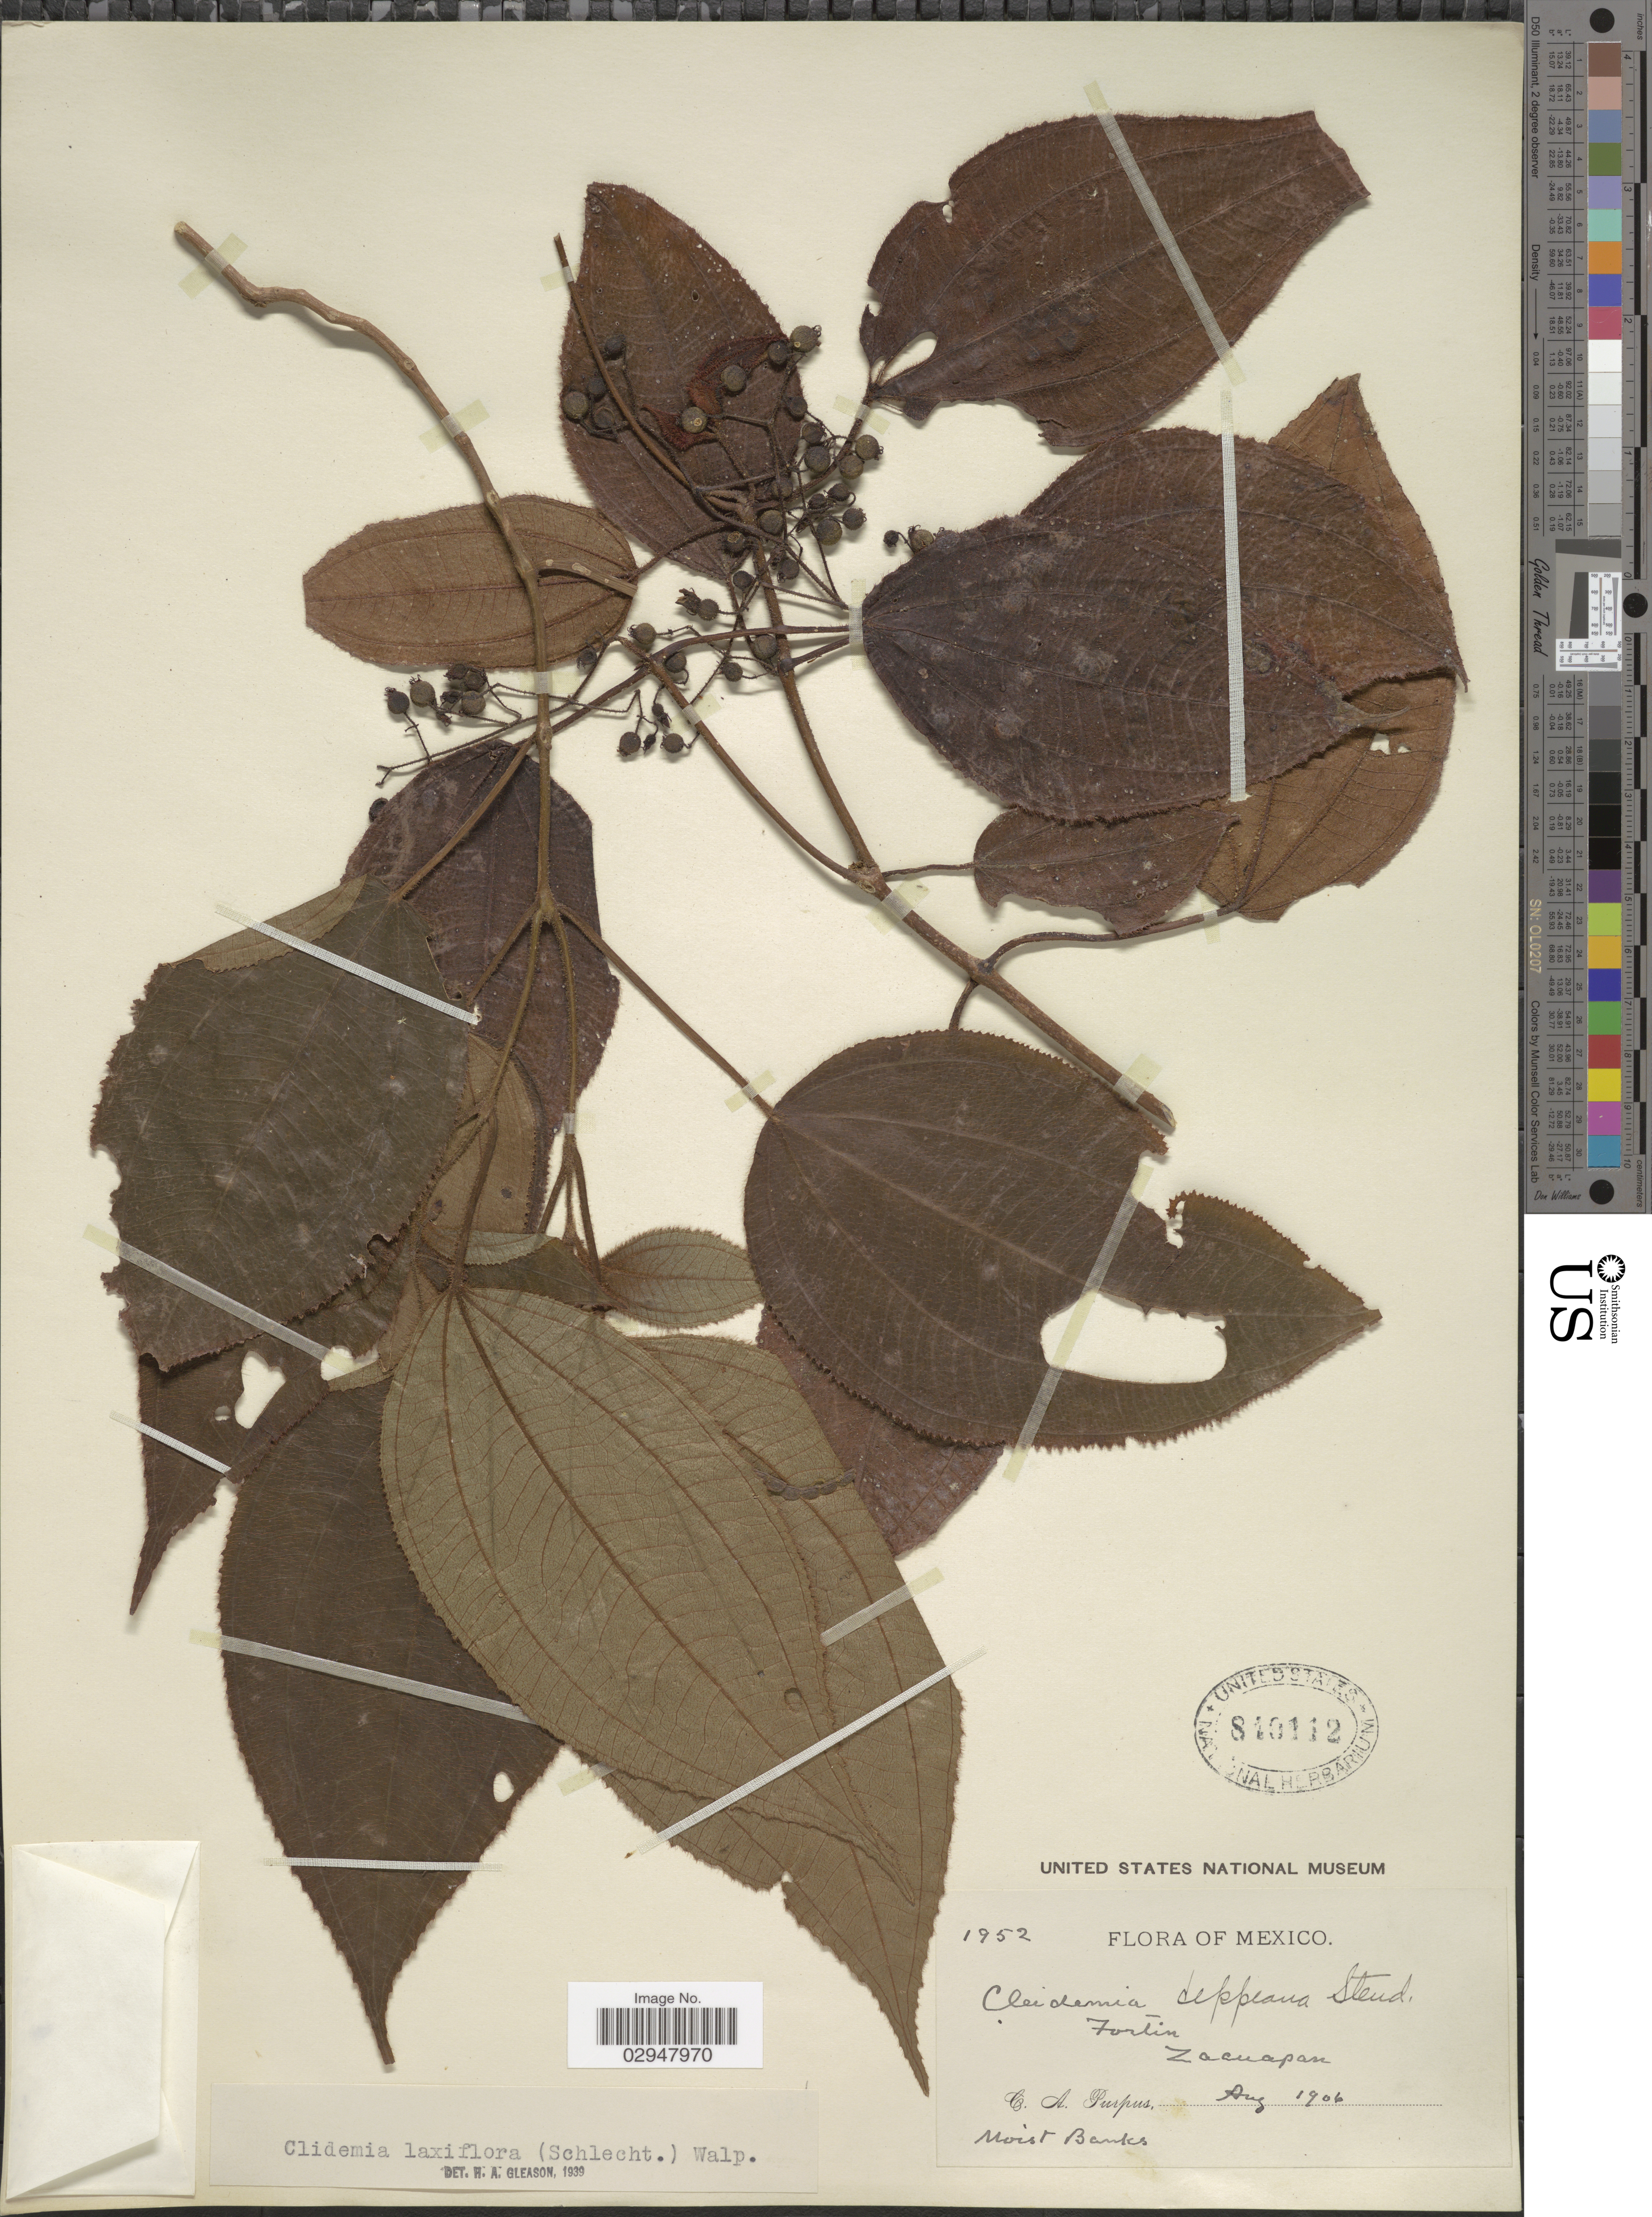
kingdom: Plantae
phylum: Tracheophyta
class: Magnoliopsida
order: Myrtales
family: Melastomataceae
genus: Clidemia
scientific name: Clidemia laxiflora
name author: (Schltdl.) Walp. ex Naudin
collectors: C. A. Purpus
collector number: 1952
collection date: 1906-08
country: Mexico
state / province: Veracruz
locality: Fortin Zacuapan.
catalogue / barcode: US 810112